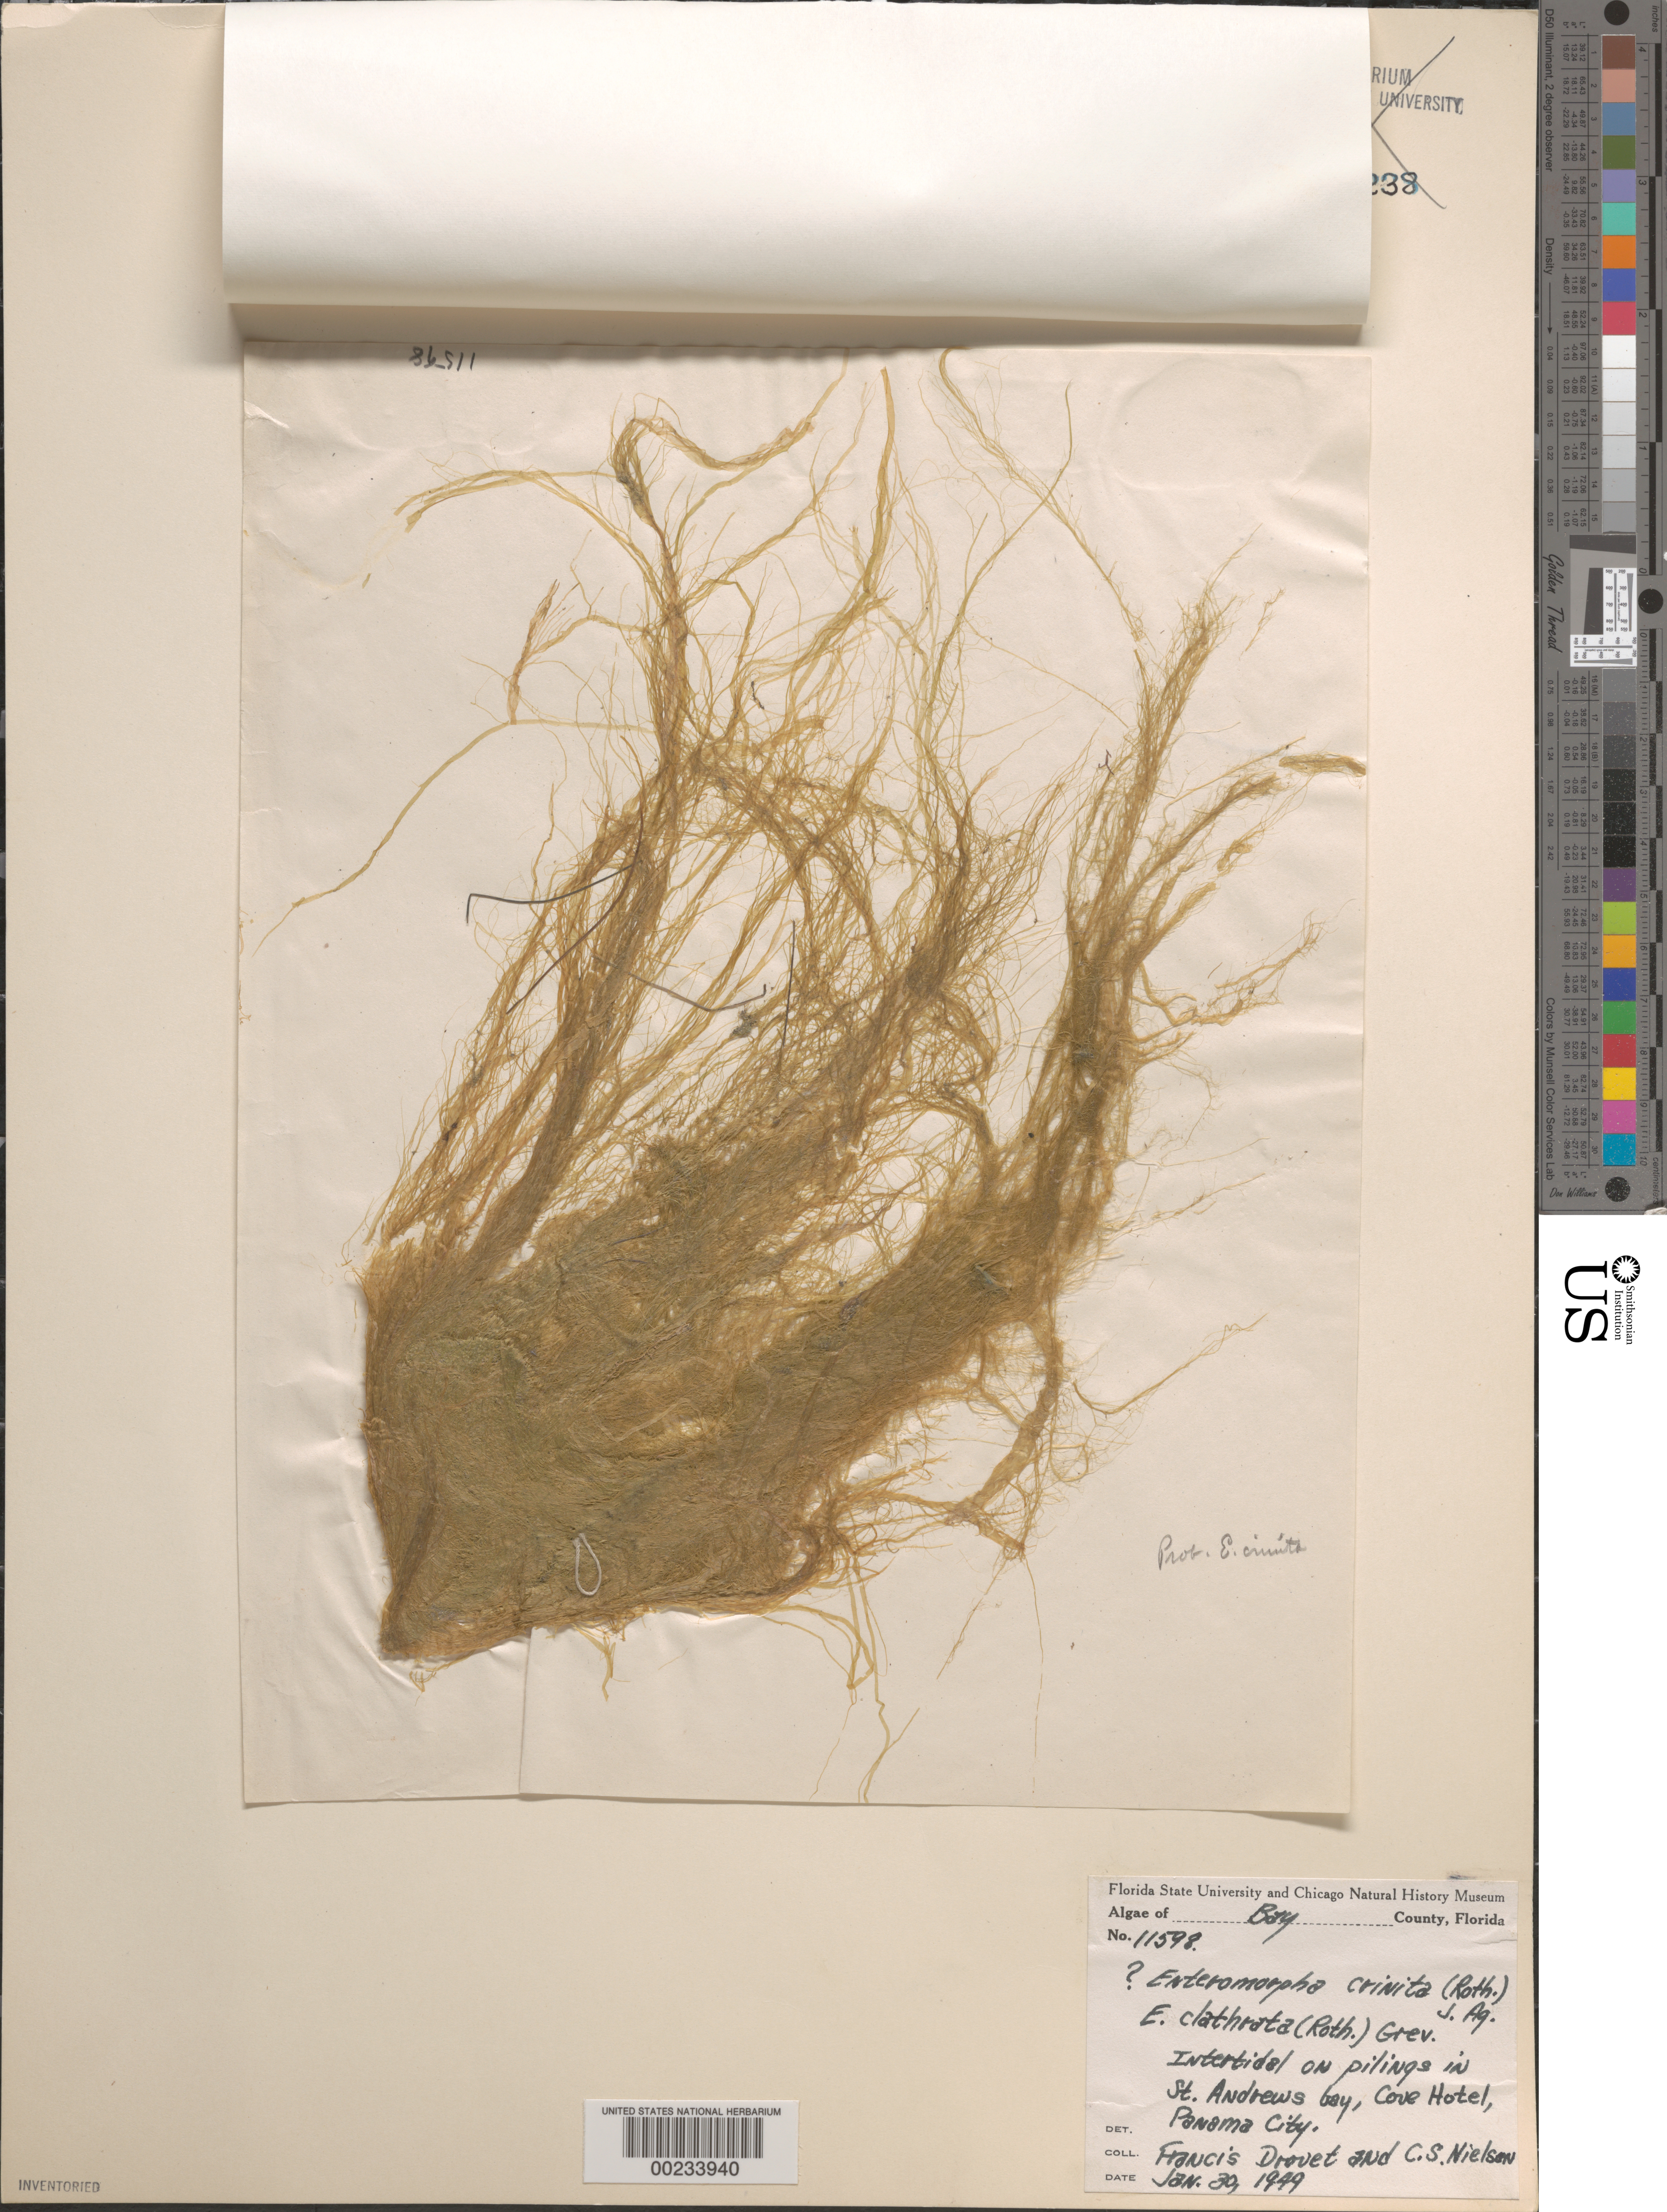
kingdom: Plantae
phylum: Chlorophyta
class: Ulvophyceae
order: Ulvales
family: Ulvaceae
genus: Ulva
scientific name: Ulva clathrata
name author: (Roth) C. Agardh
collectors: F. E. Drouet & C. S. Nielsen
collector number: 11598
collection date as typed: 30 Jan 1949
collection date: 1949-01-30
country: United States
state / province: Florida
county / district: Bay County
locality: St. Andrew Bay, Cove Hotel, Panama City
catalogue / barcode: US 19514